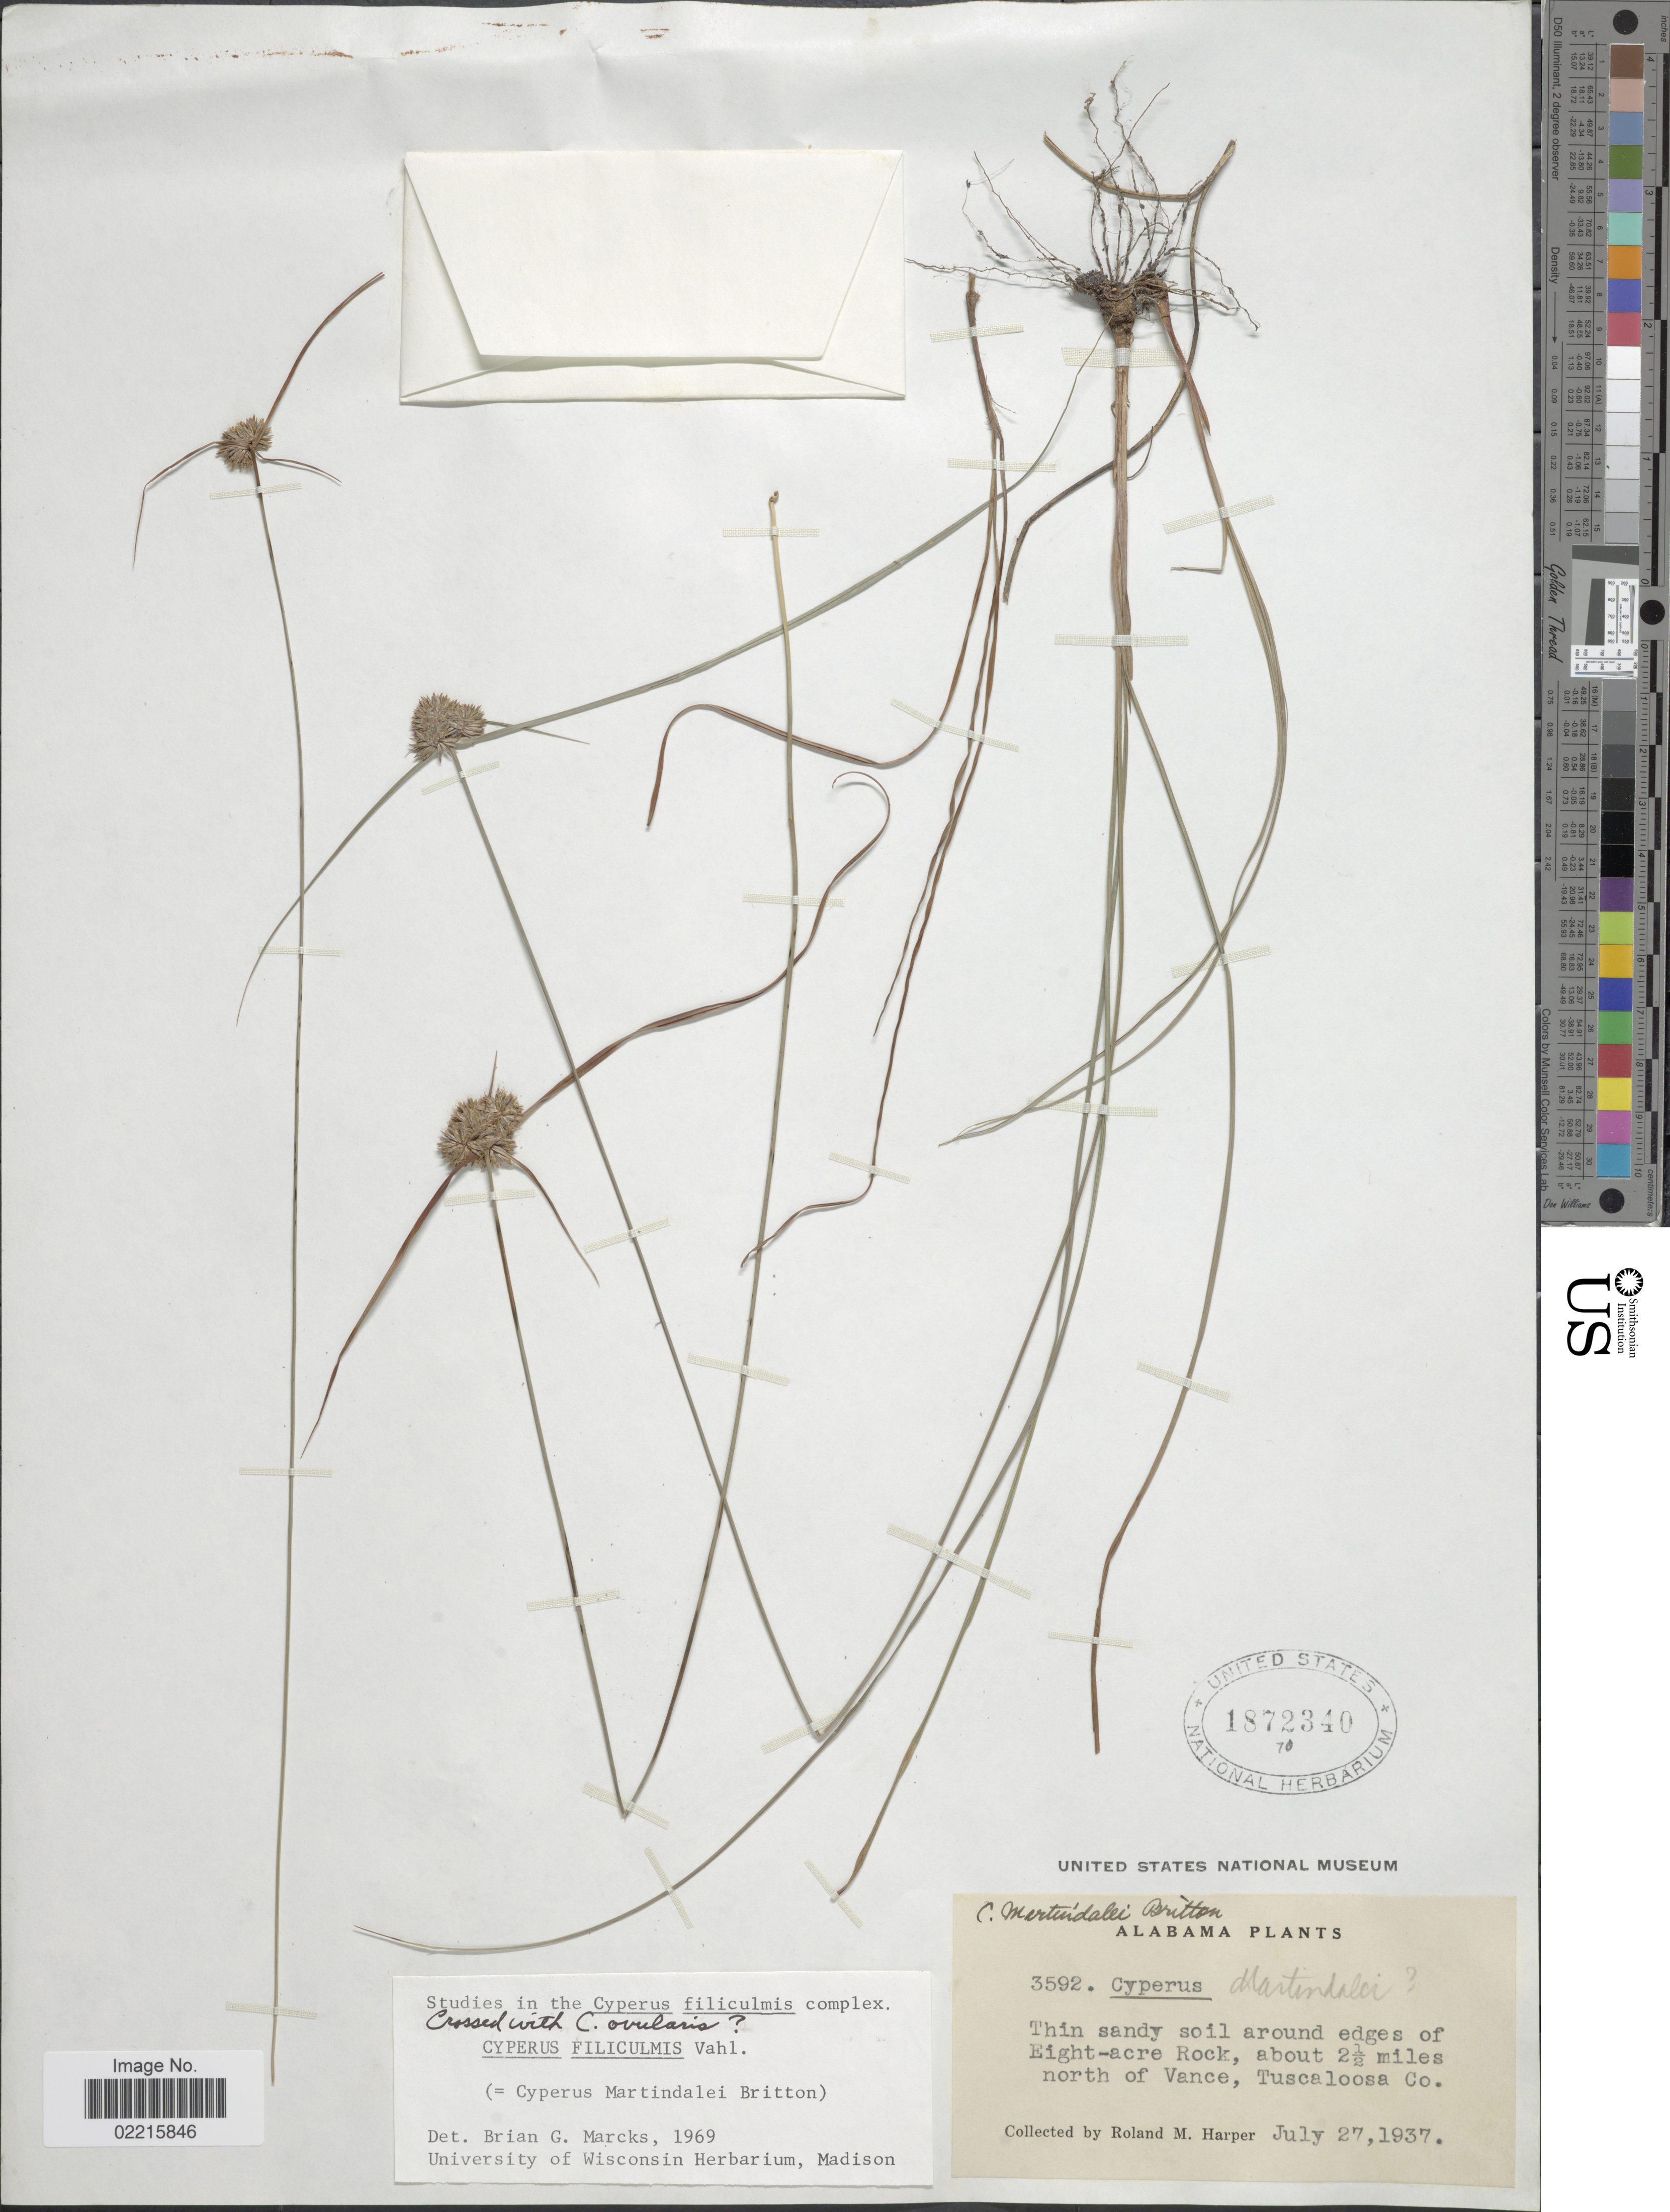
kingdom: Plantae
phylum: Tracheophyta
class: Liliopsida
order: Poales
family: Cyperaceae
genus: Cyperus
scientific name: Cyperus filiculmis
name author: Vahl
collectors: R. M. Harper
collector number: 3592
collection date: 1937-07-27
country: United States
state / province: Alabama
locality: Thin sandy soil around edges of Eight-acre Rock, about 2½ miles north of Vance, Tuscaloosa Co.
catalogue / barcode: US 1872340